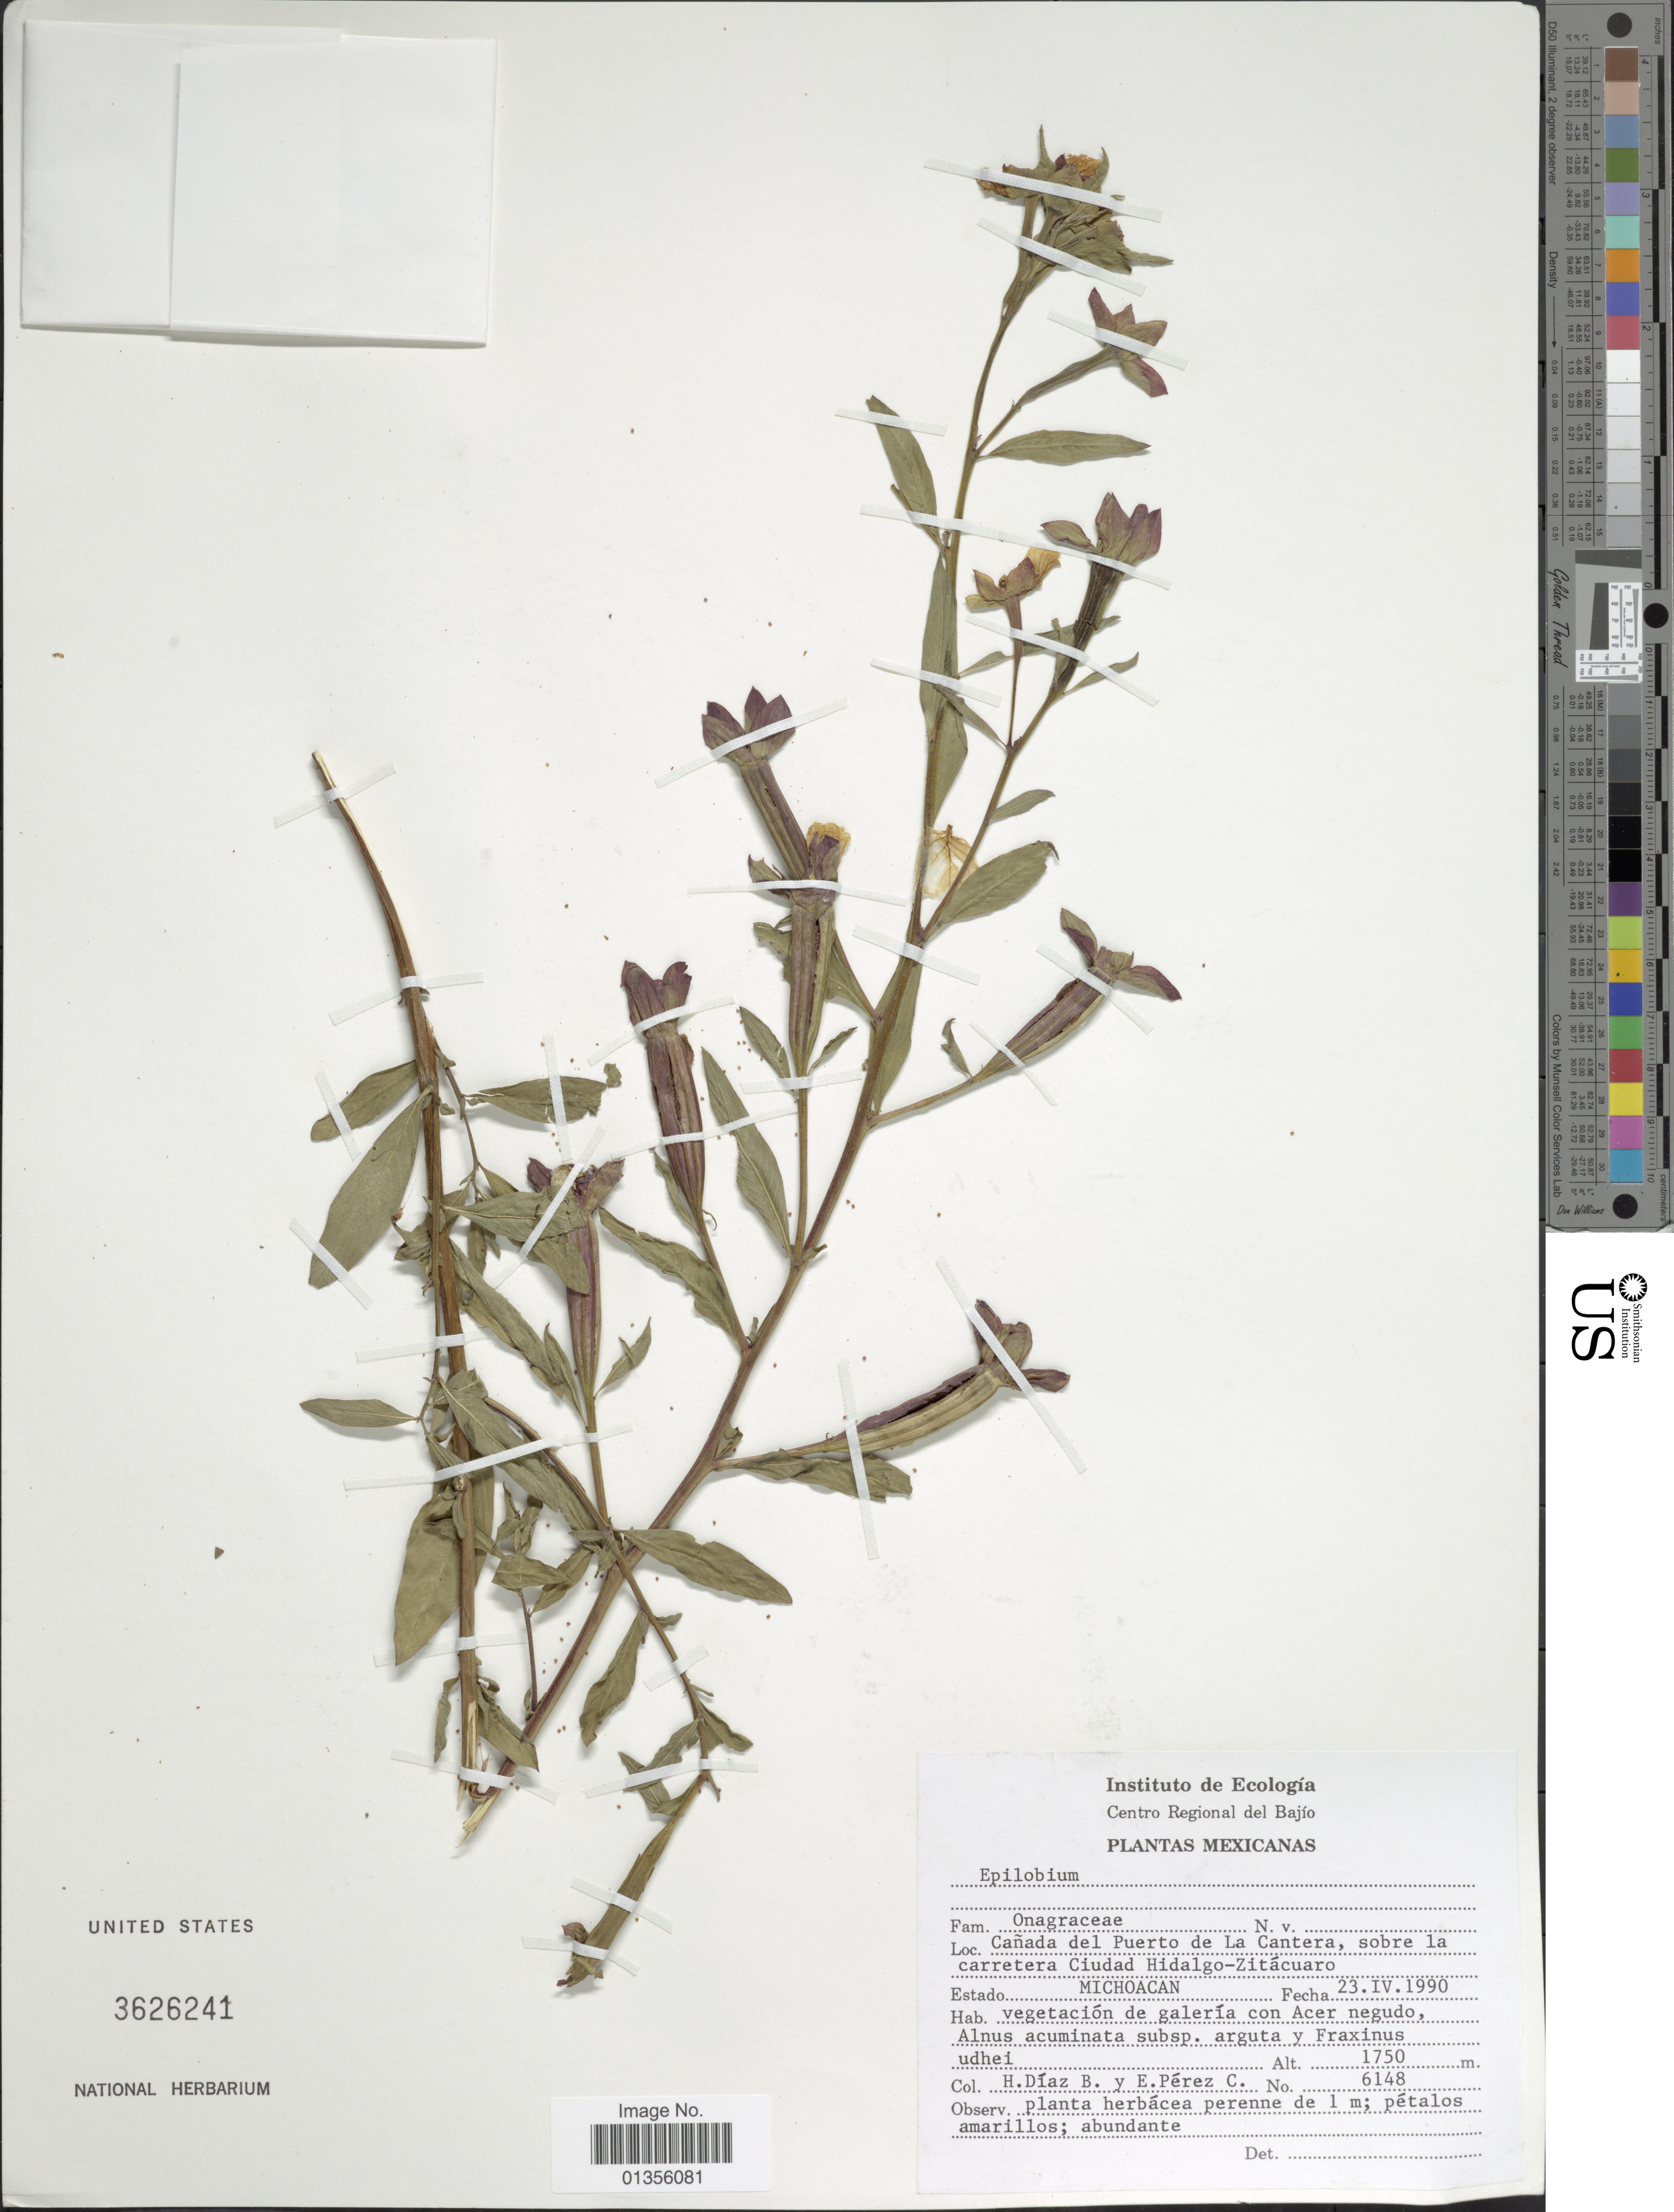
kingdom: Plantae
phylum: Tracheophyta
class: Magnoliopsida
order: Myrtales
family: Onagraceae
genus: Ludwigia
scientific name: Ludwigia sp.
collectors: H. Díaz Barriga & E. Pérez C.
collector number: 6148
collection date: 1990-04-23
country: Mexico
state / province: Michoacán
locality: Cañada del Puerto de La Cantera, sobre la carretera Ciudad Hidalgo-Zitácuuaro. Estado Michoacan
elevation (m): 1750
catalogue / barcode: US 3626241